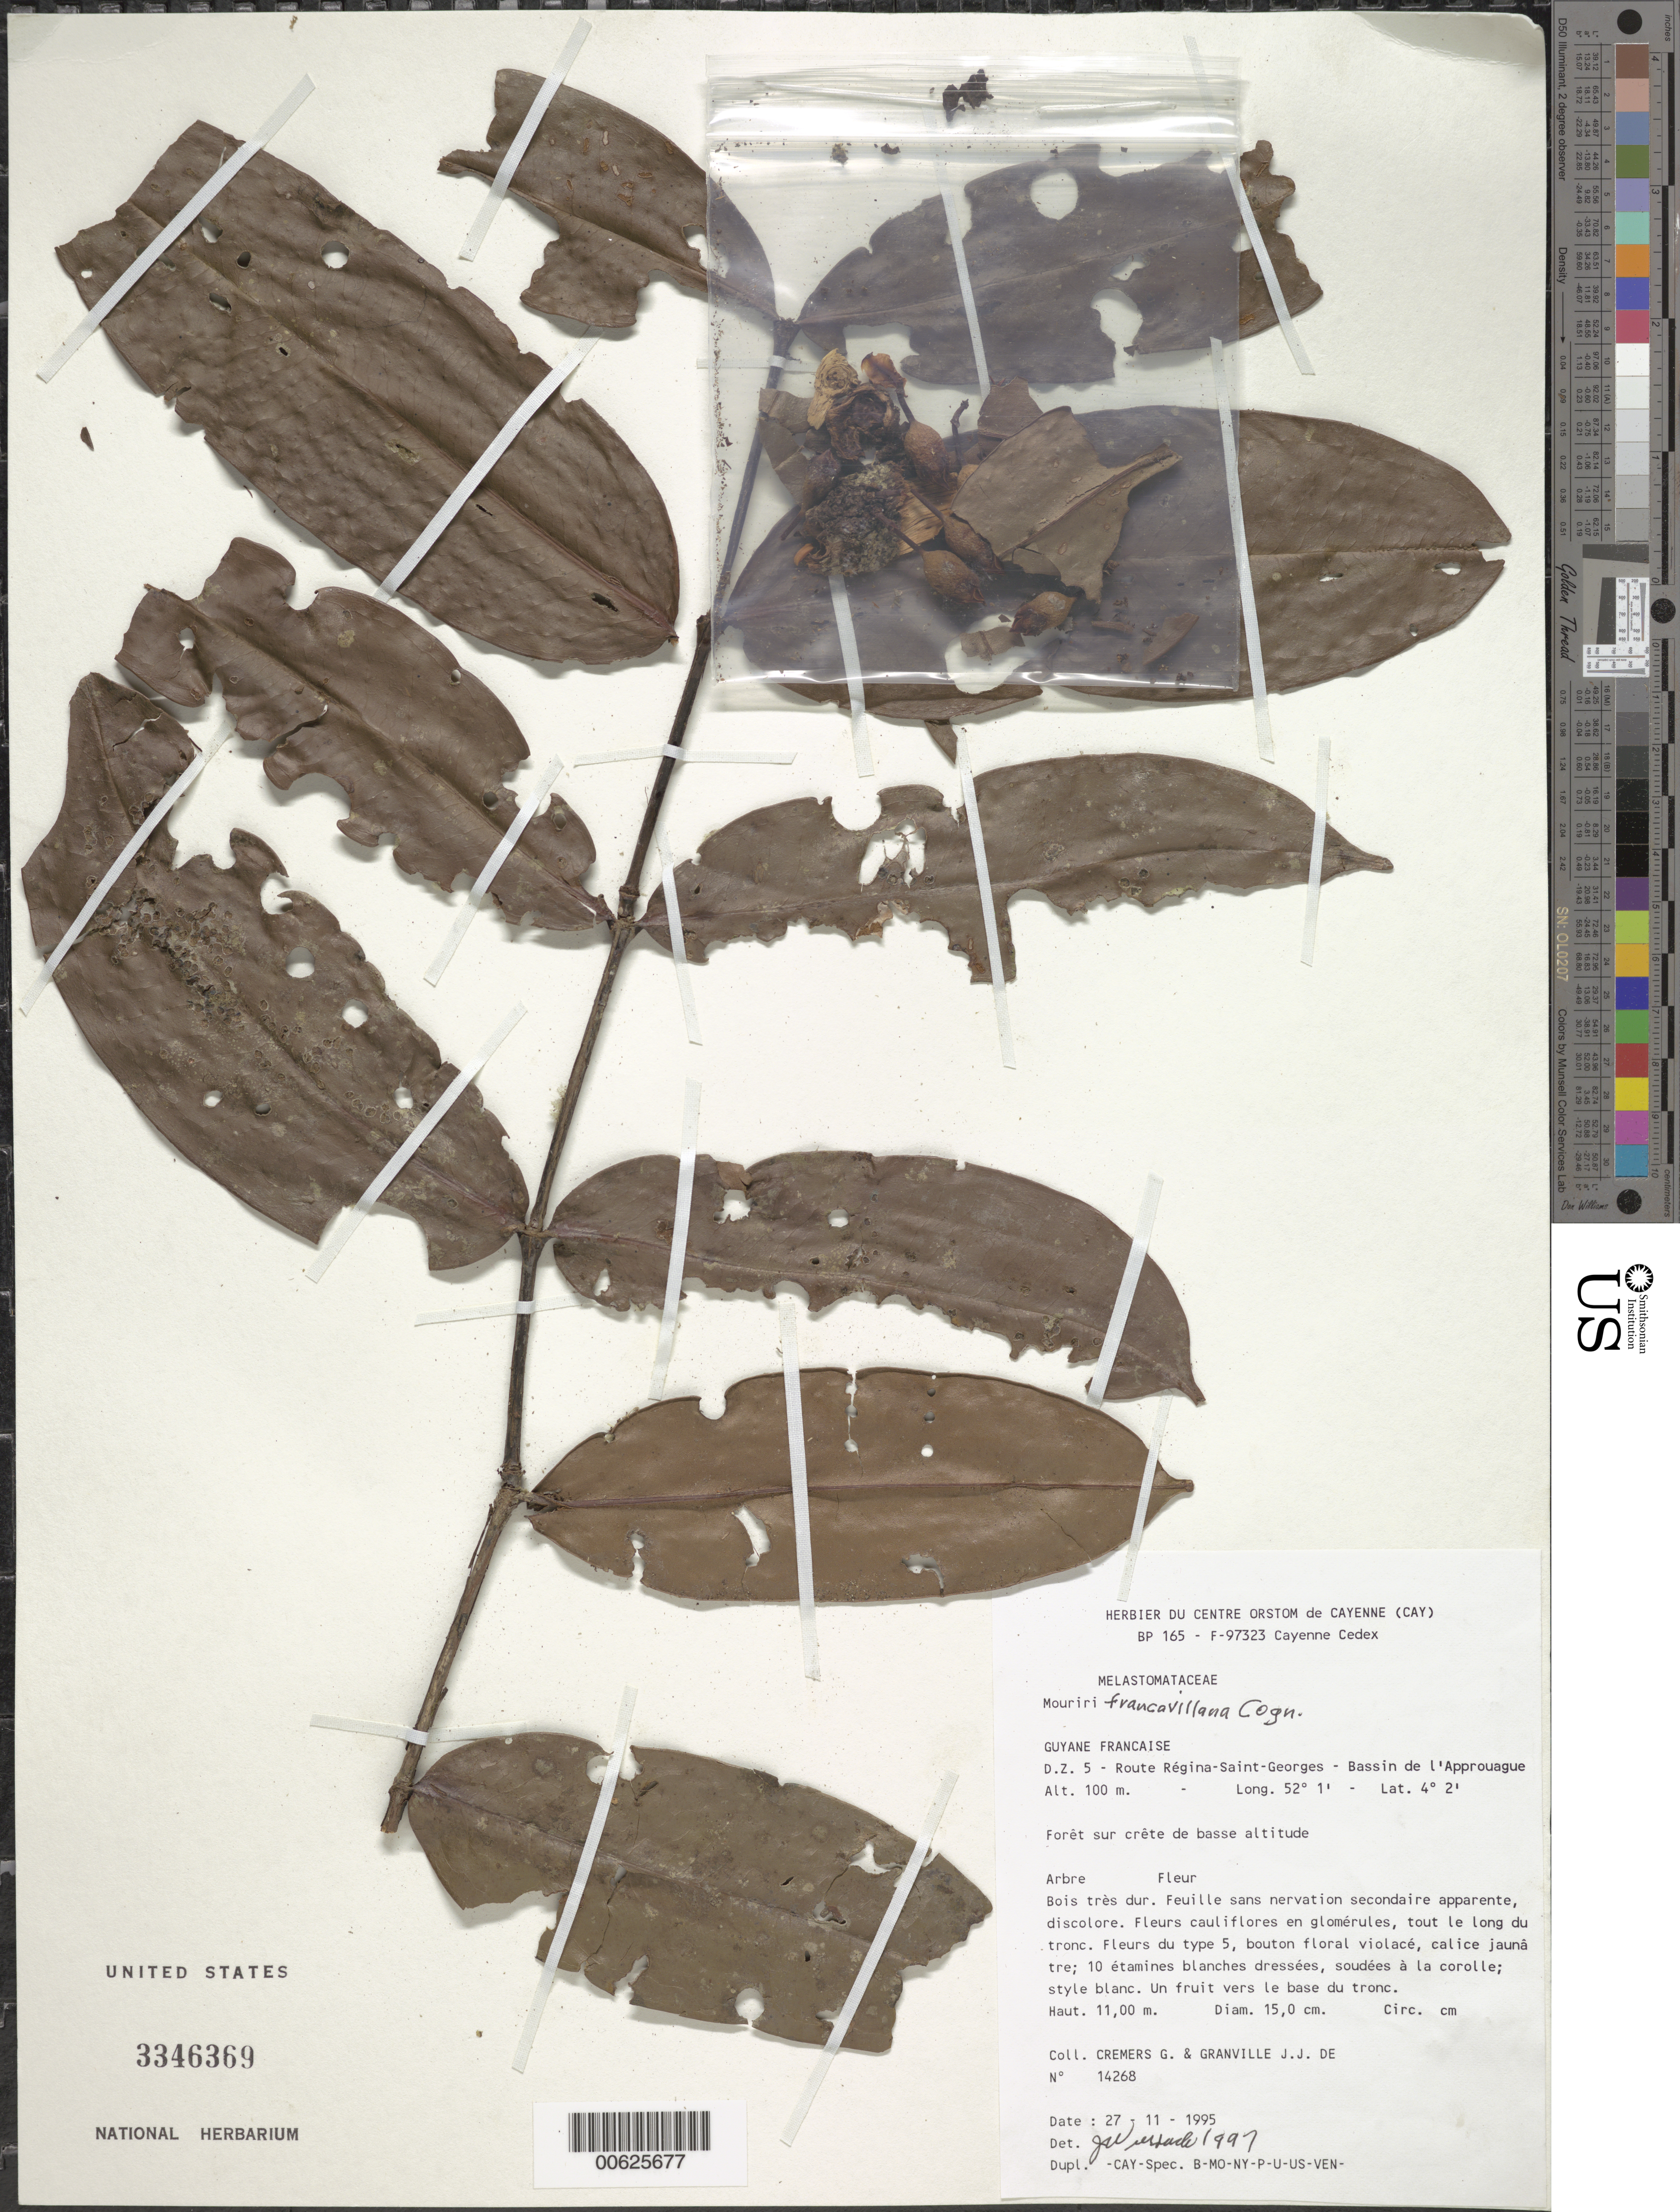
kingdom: Plantae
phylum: Tracheophyta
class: Magnoliopsida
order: Myrtales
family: Melastomataceae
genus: Mouriri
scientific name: Mouriri francavillana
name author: Cogn.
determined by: Wurdack, John J., (US), US (UNITED STATES)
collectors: G. Cremers & J.-J. de Granville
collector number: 14268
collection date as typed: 27-Nov-95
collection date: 1995-11-27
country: French Guiana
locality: Route Regina-Saint-Georges, D.Z. 5, Bassin de l'Approuague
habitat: Foret sur crete de basse altitude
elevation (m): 100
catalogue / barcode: US 3346369